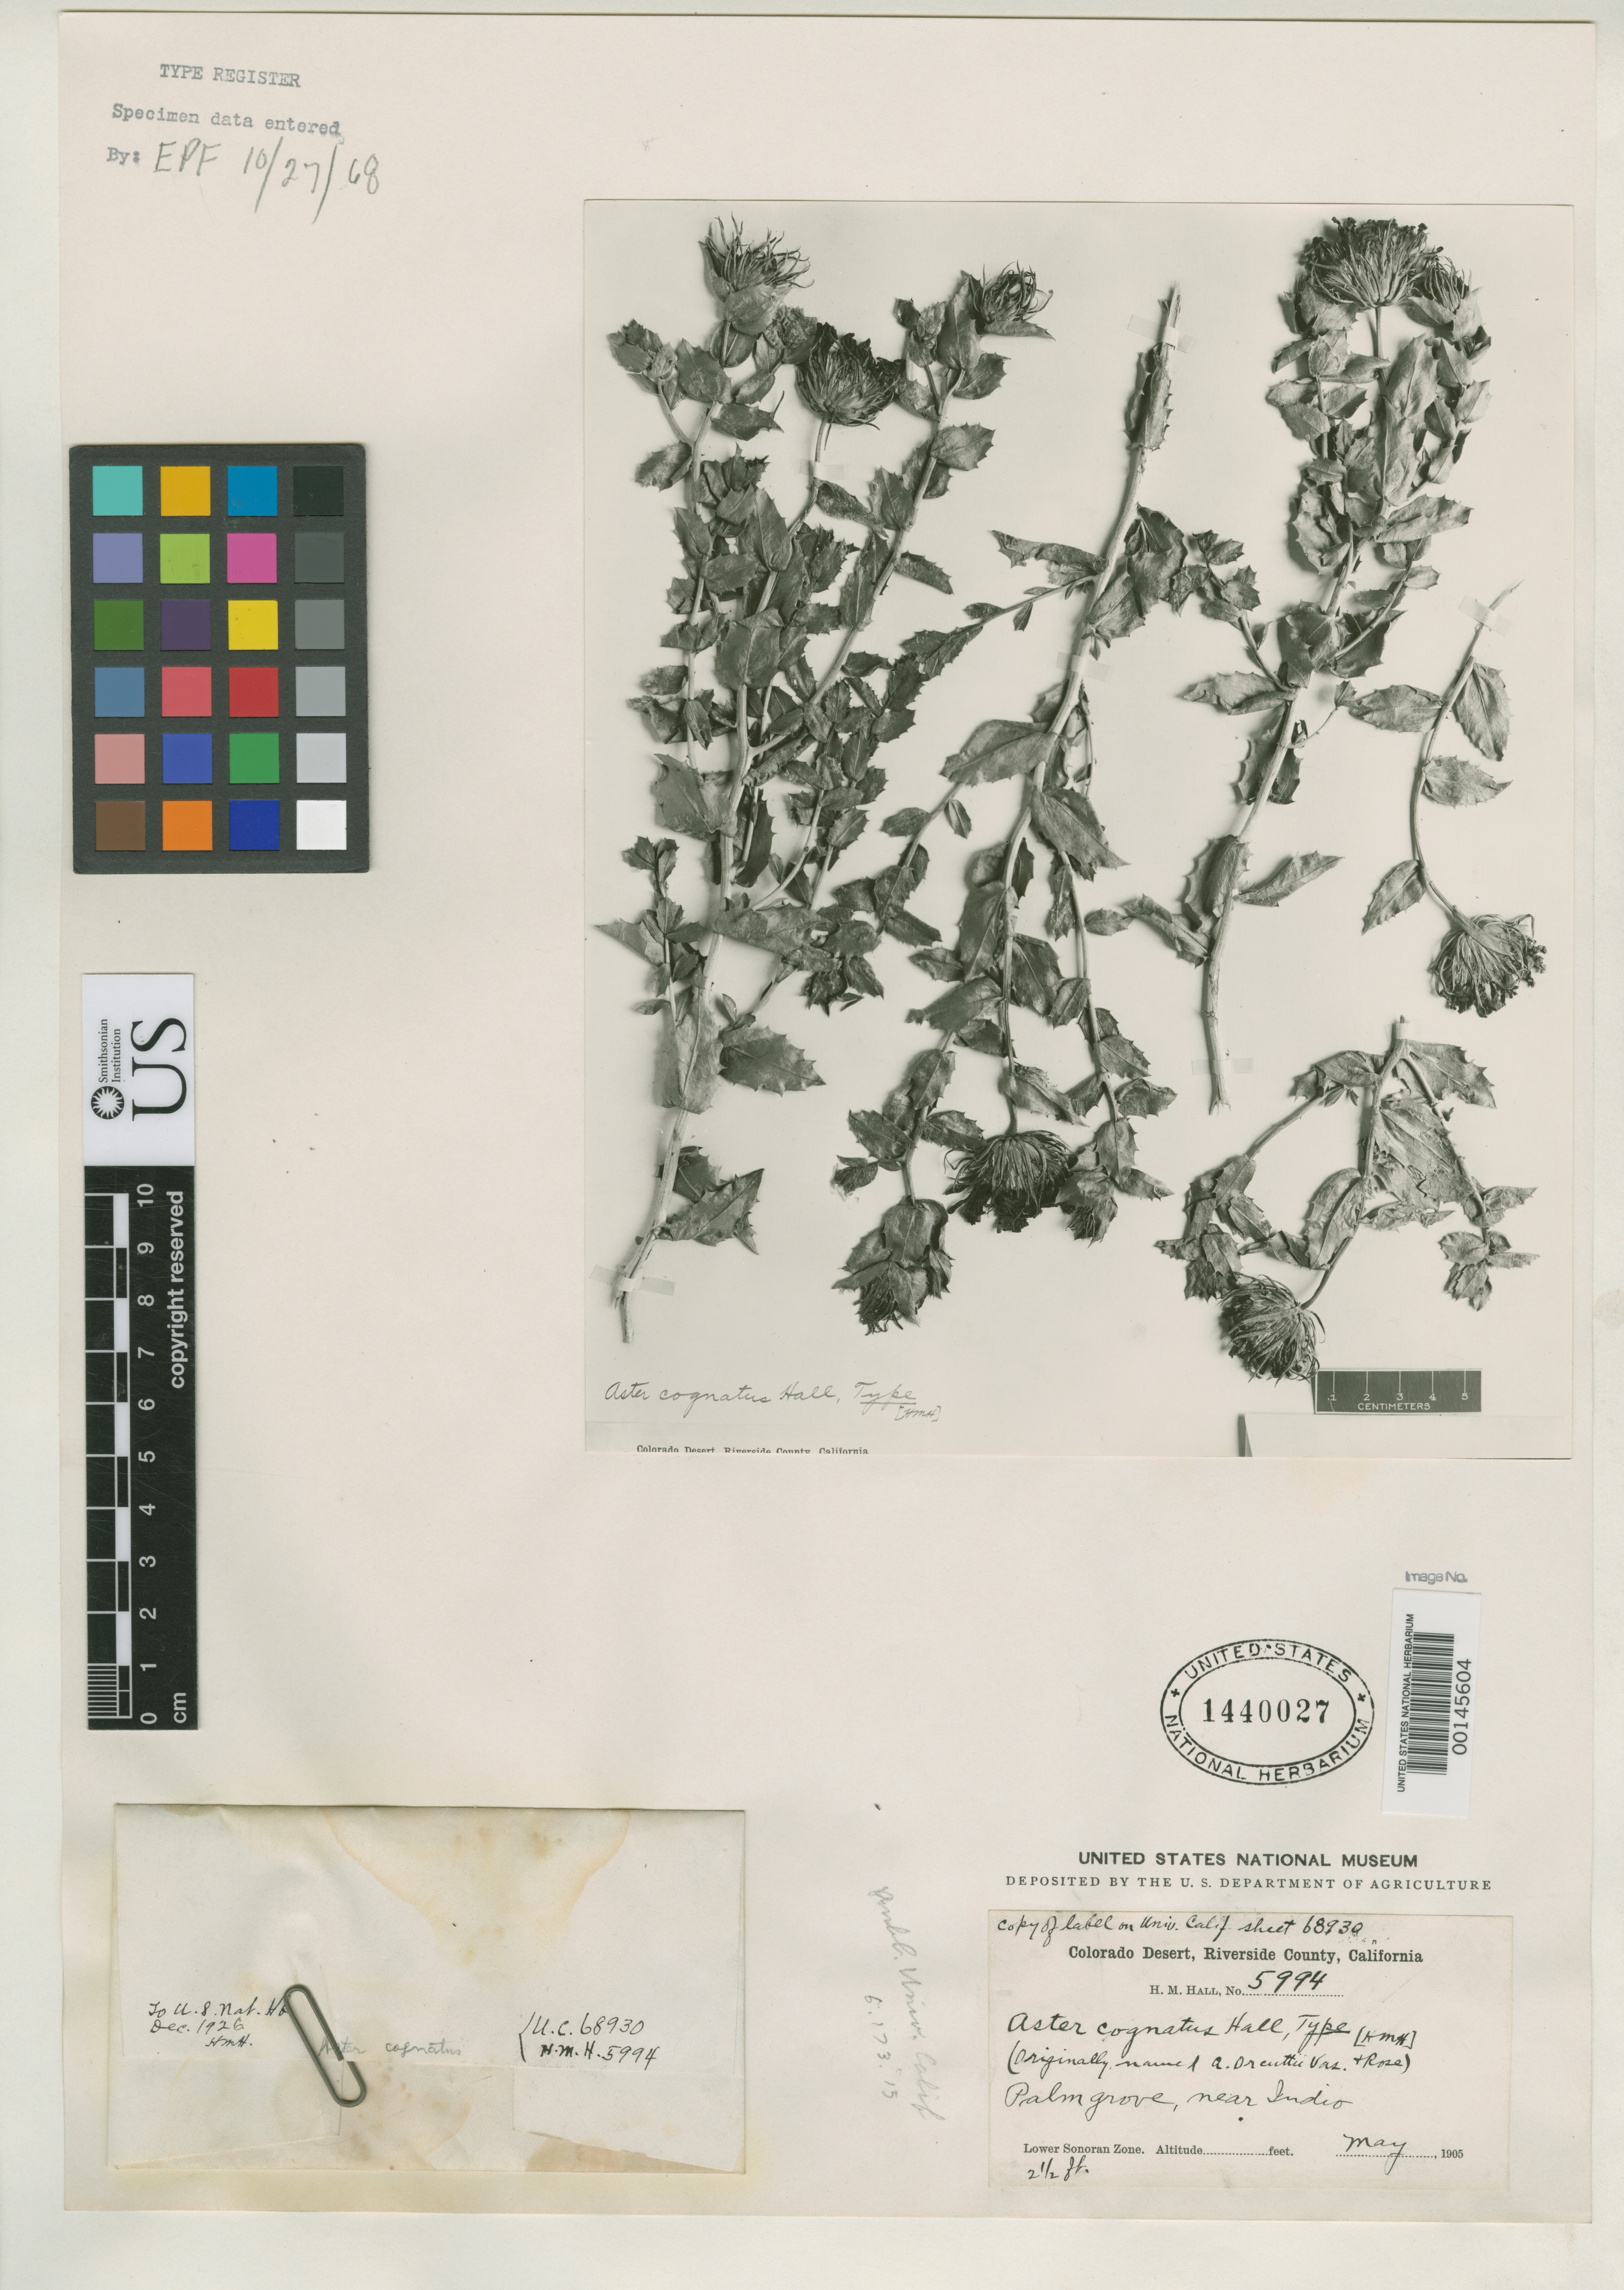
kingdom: Plantae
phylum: Tracheophyta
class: Magnoliopsida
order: Asterales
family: Asteraceae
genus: Aster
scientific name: Aster cognatus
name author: H.M. Hall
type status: Isotype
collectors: H. M. Hall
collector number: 5994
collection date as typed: May 1905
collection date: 1905-05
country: United States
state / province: California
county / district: Riverside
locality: Indio.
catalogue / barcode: US 1440027